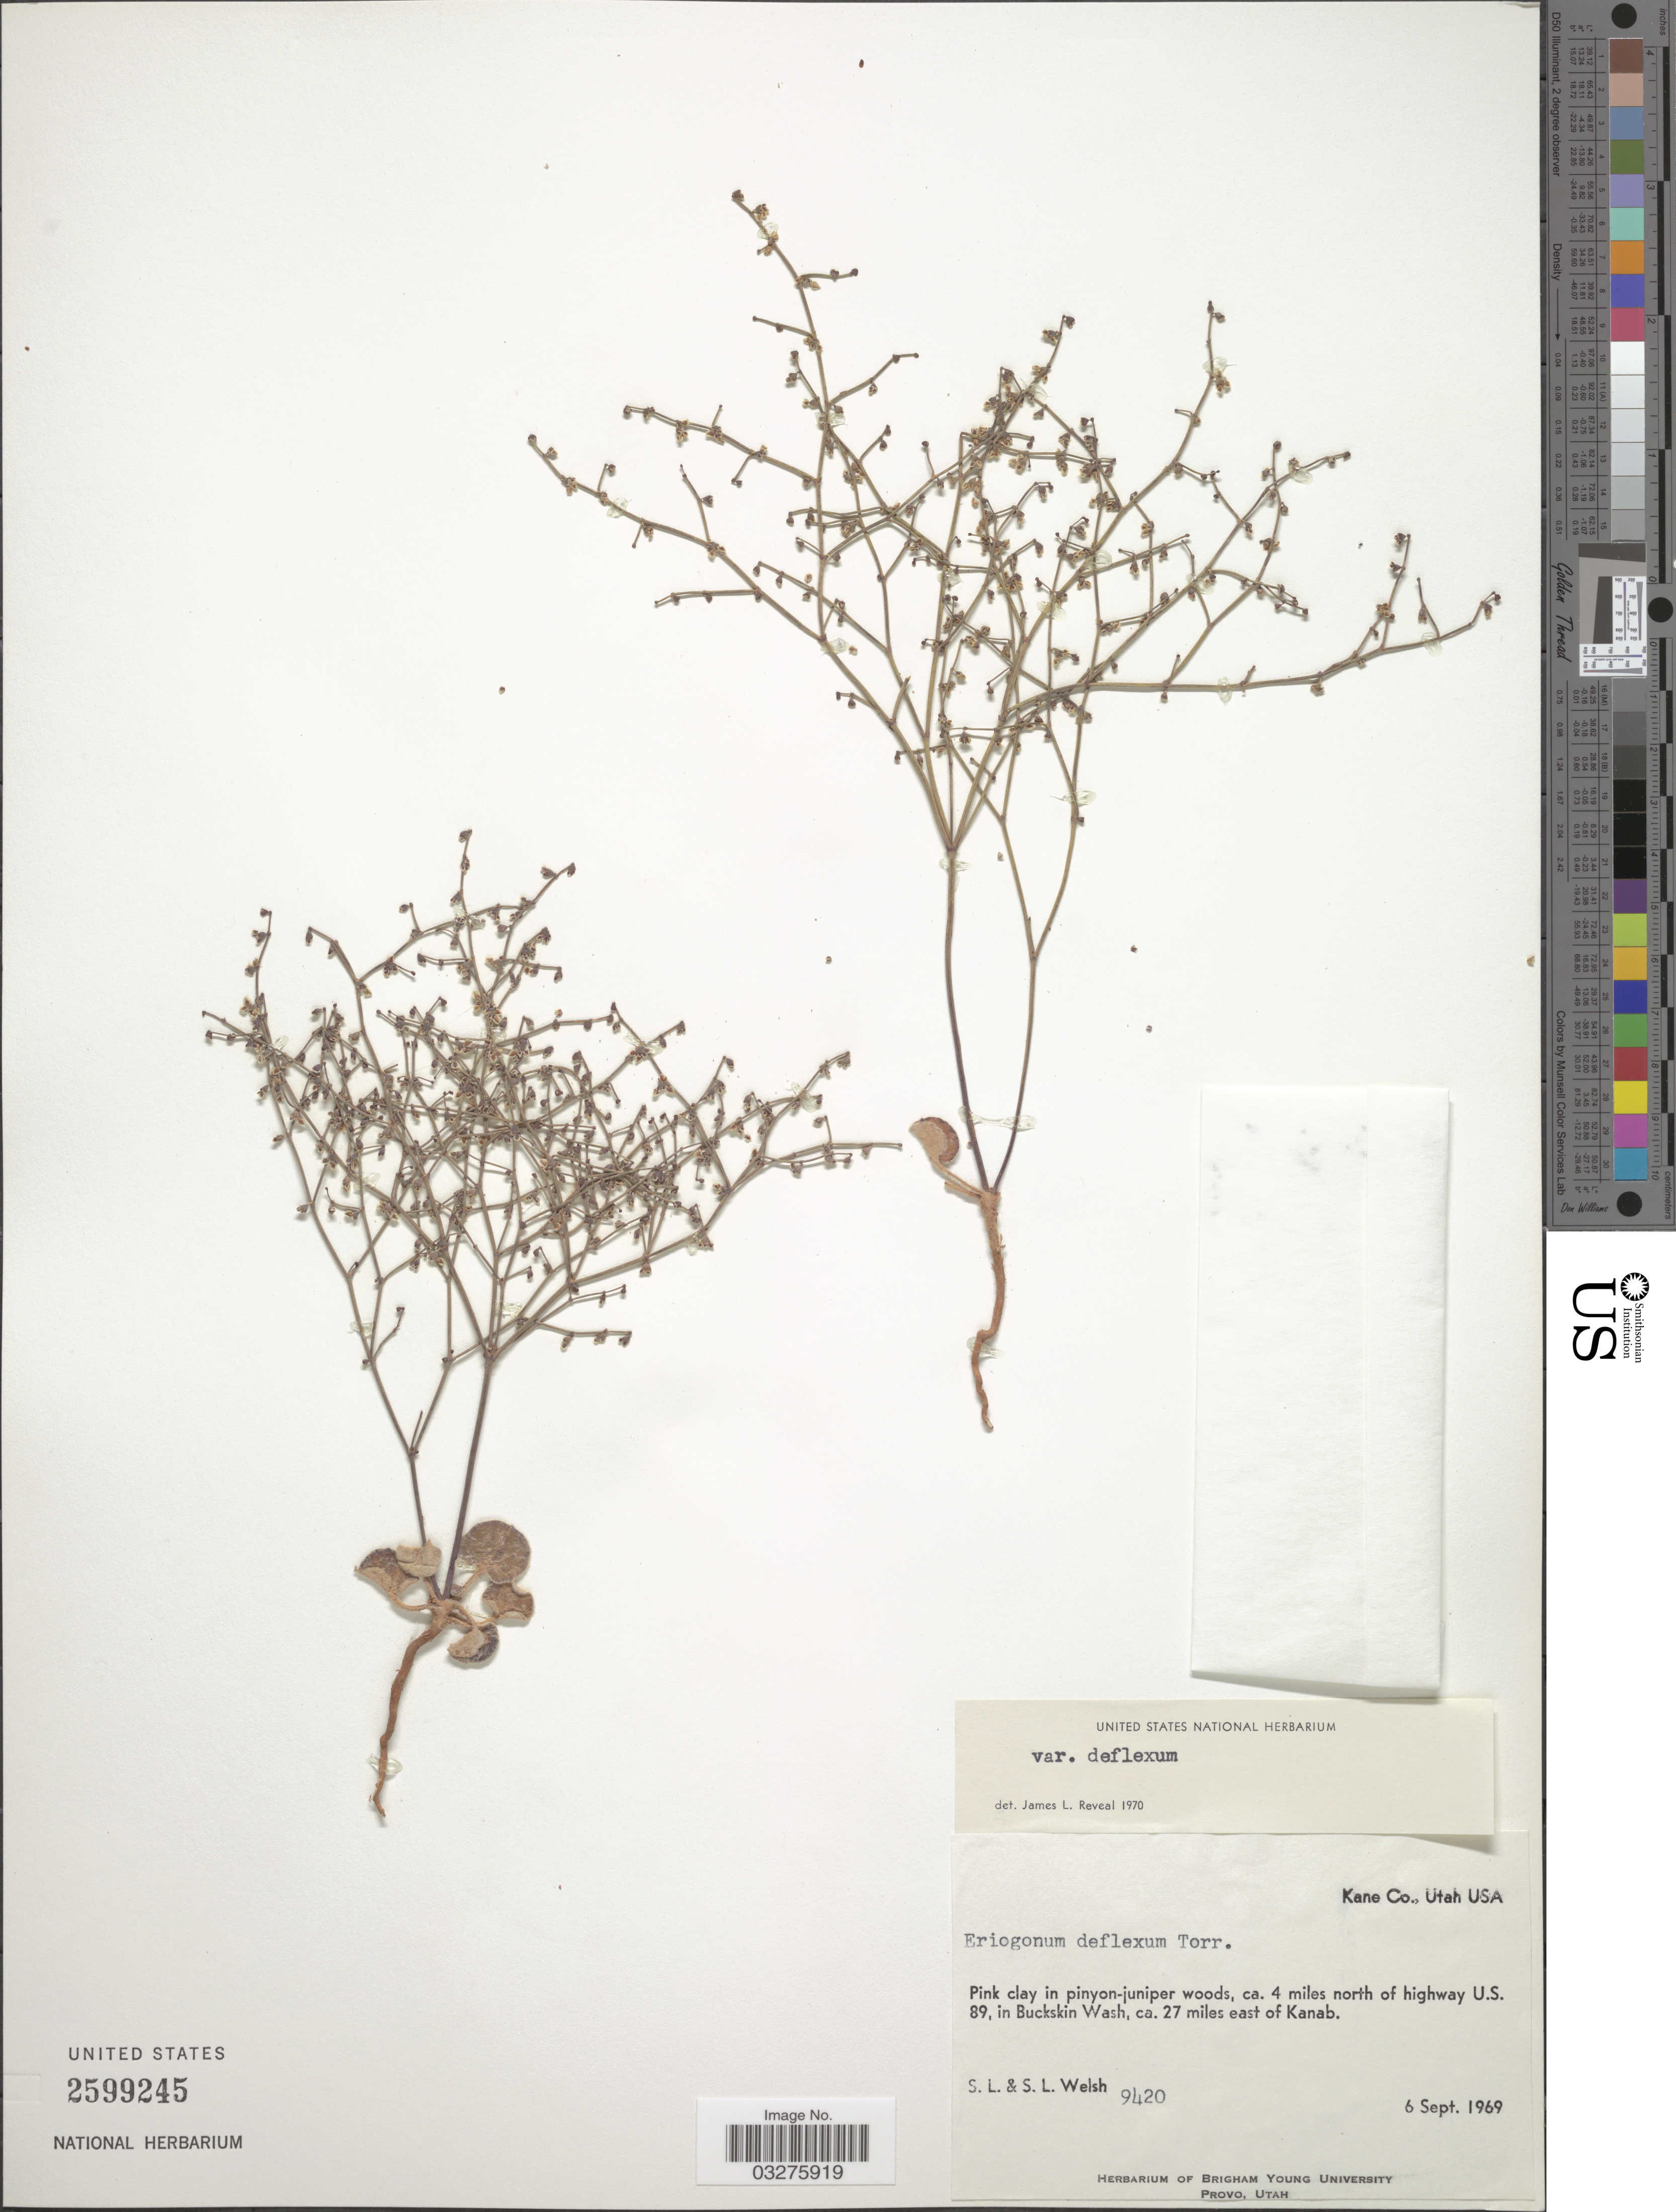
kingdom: Plantae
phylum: Tracheophyta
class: Magnoliopsida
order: Caryophyllales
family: Polygonaceae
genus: Eriogonum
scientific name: Eriogonum deflexum var. deflexum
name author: Torr. in Ives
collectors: S. Welsh & S. Welsh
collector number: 9420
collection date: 1969-09-06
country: United States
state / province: Utah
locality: Kane Co. Ca. 4 miles north of highway U.S. 89, in Buckskin Wash, ca. 27 miles east of Kanab.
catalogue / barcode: US 2599245